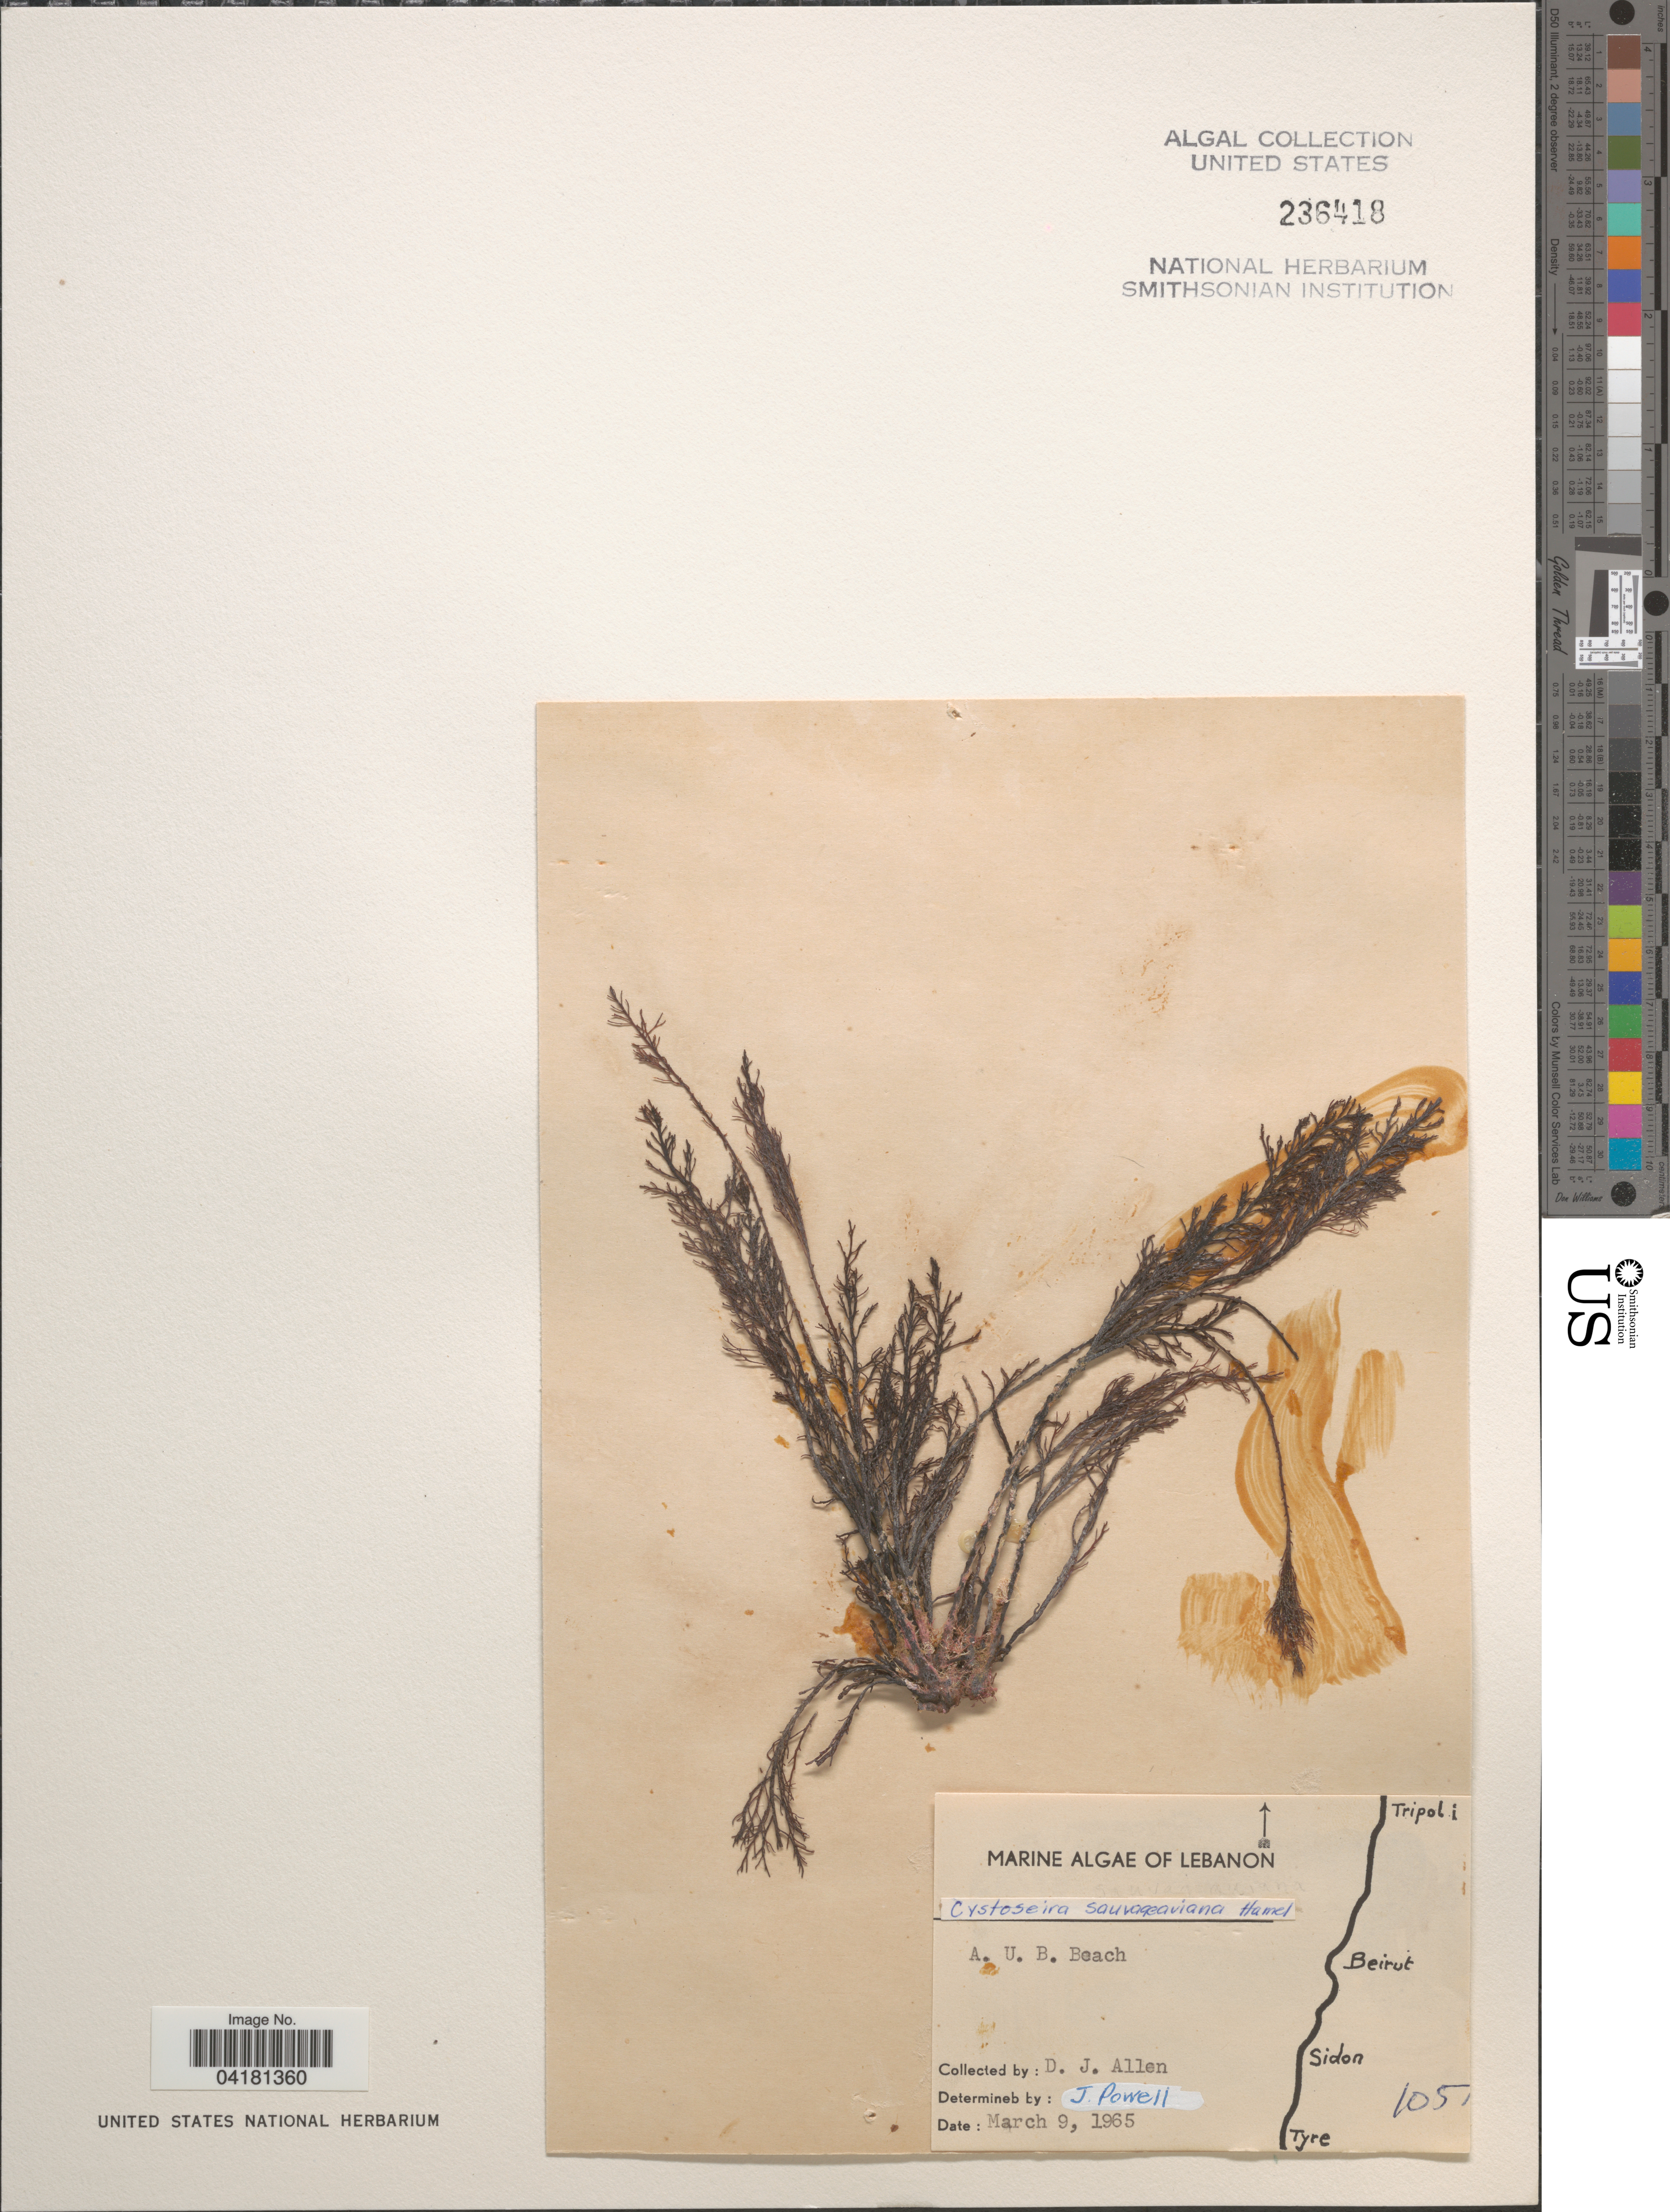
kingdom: Chromista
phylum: Ochrophyta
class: Phaeophyceae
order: Fucales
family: Sargassaceae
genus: Cystoseira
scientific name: Cystoseira sauvageauiana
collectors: D. Allen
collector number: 105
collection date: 1965-03-09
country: Lebanon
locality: A. U. B. Beach.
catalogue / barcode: US 236418